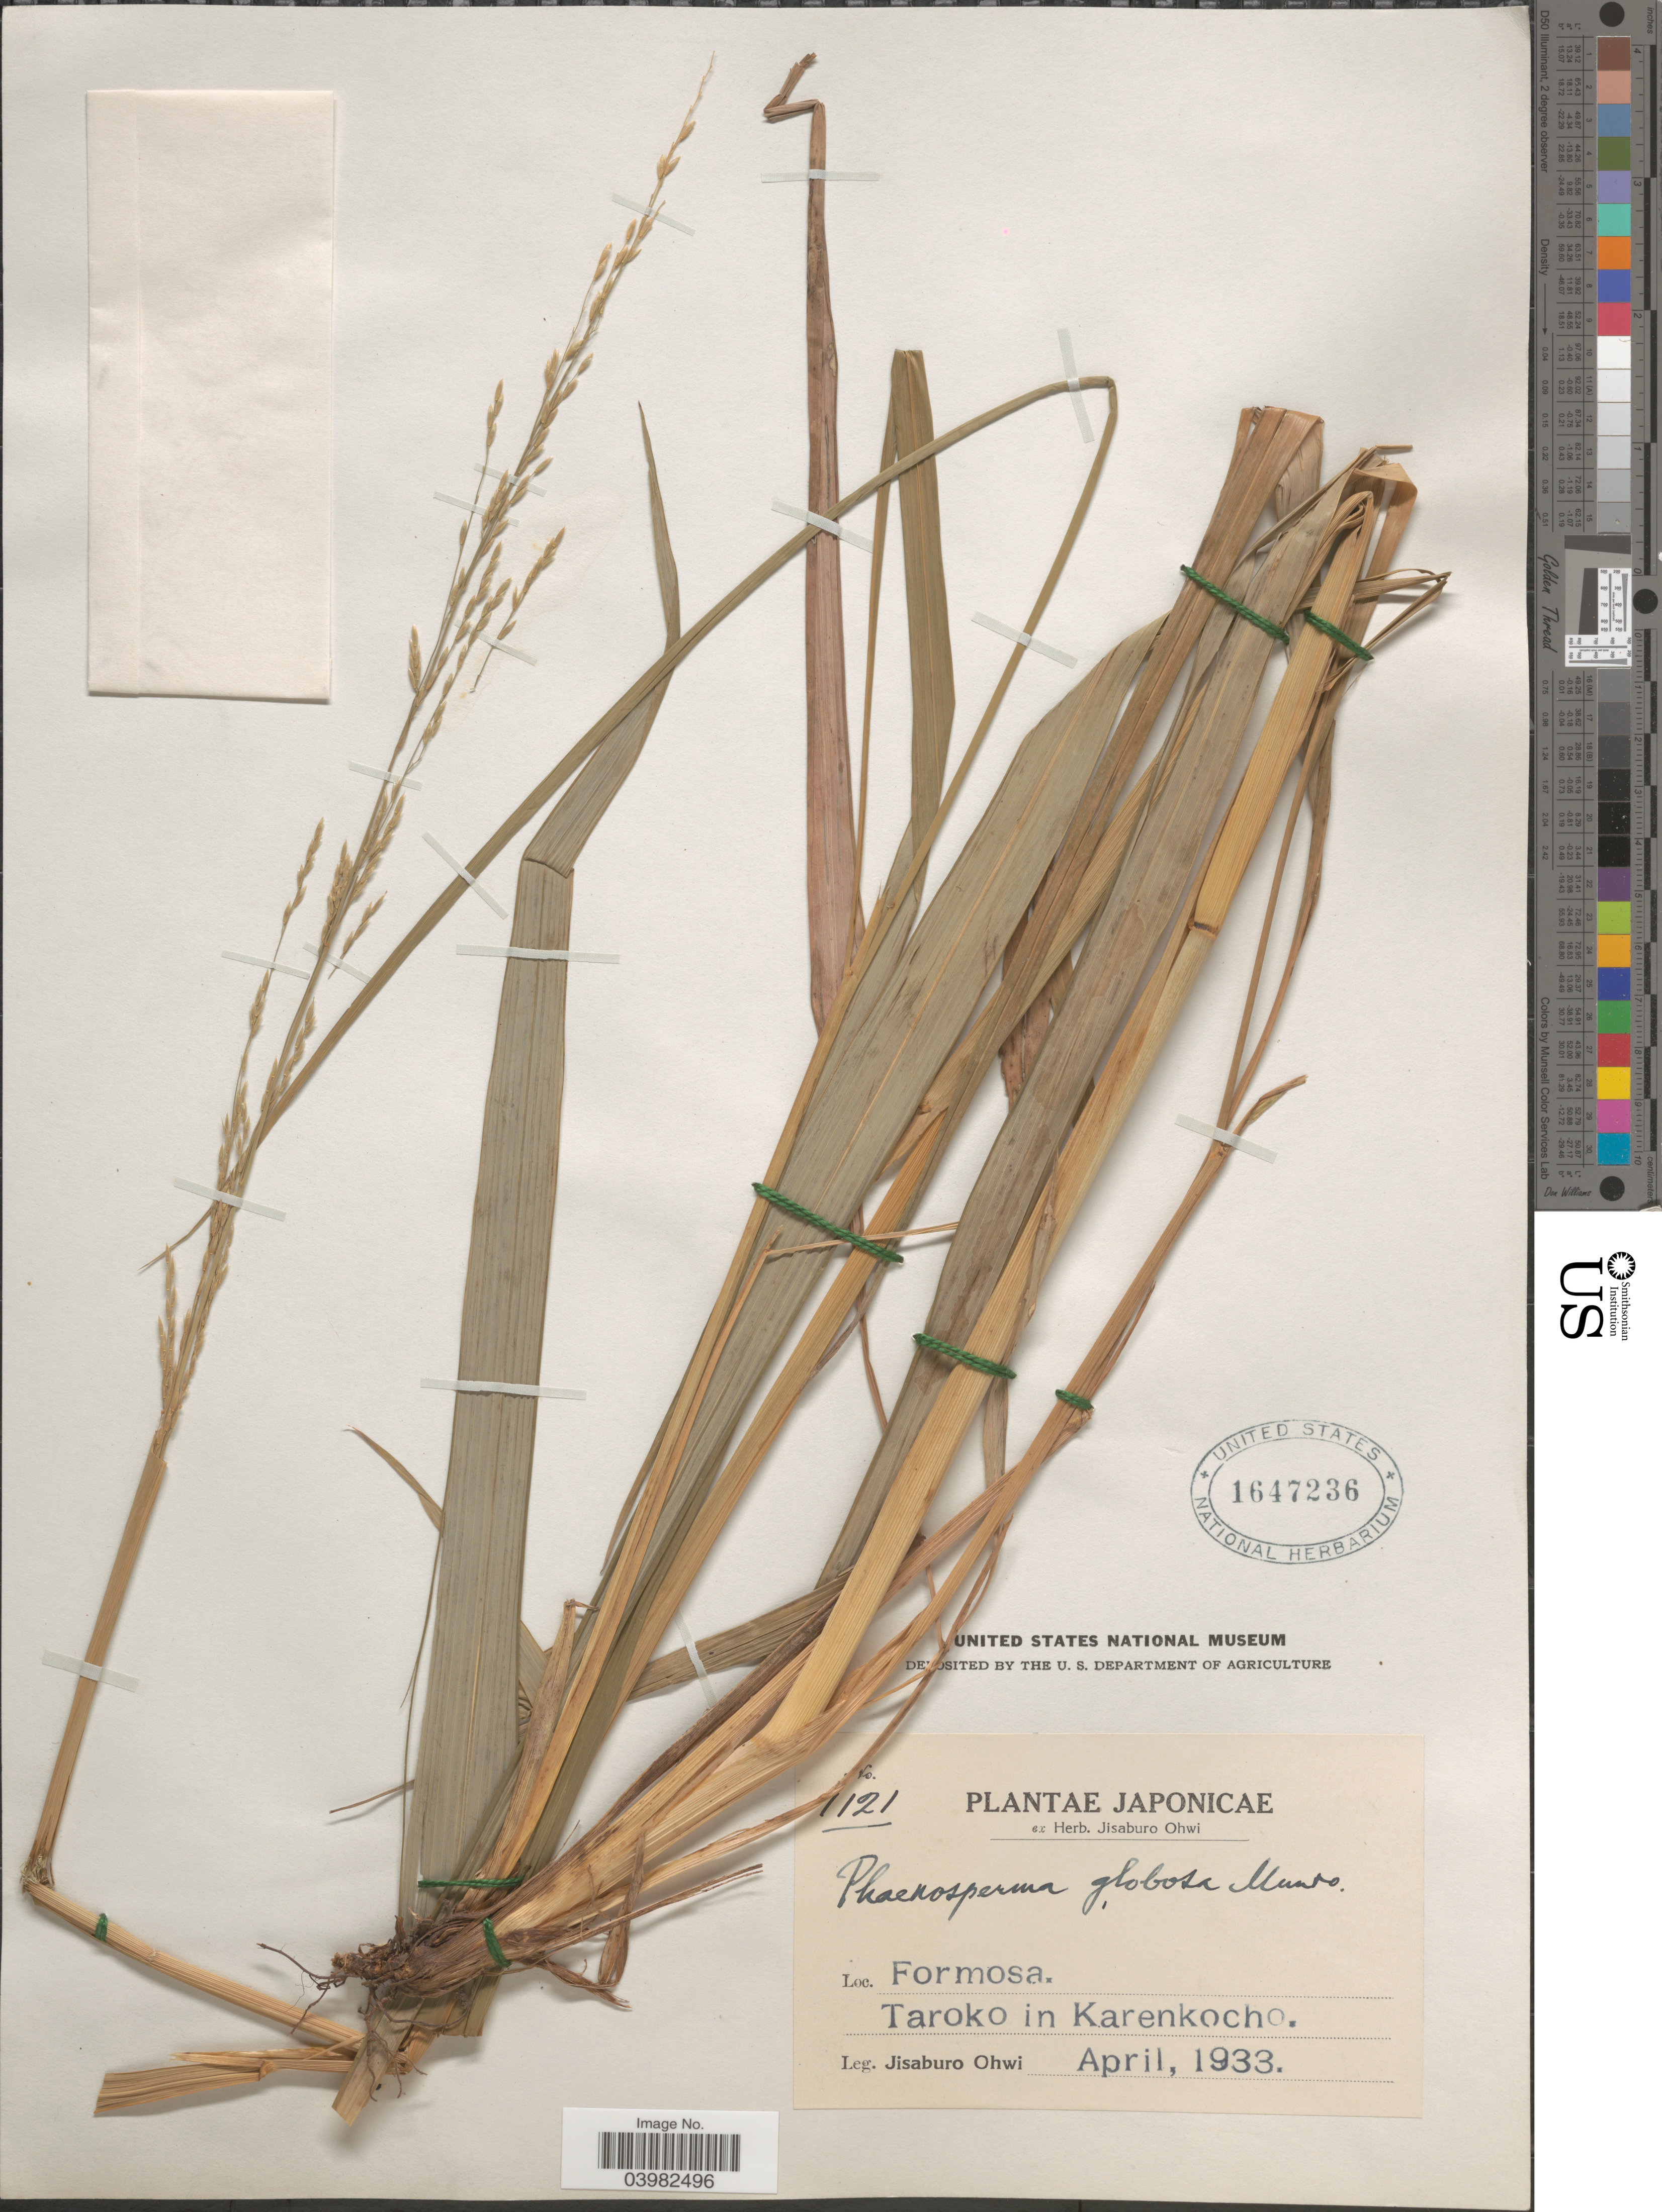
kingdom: Plantae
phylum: Tracheophyta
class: Liliopsida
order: Poales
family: Poaceae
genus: Phaenosperma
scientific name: Phaenosperma globosum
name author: Munro ex Benth.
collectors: J. Ohwi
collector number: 1121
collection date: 1933-04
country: Taiwan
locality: Formosa. Taroko in Karenkocho.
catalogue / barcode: US 1647236